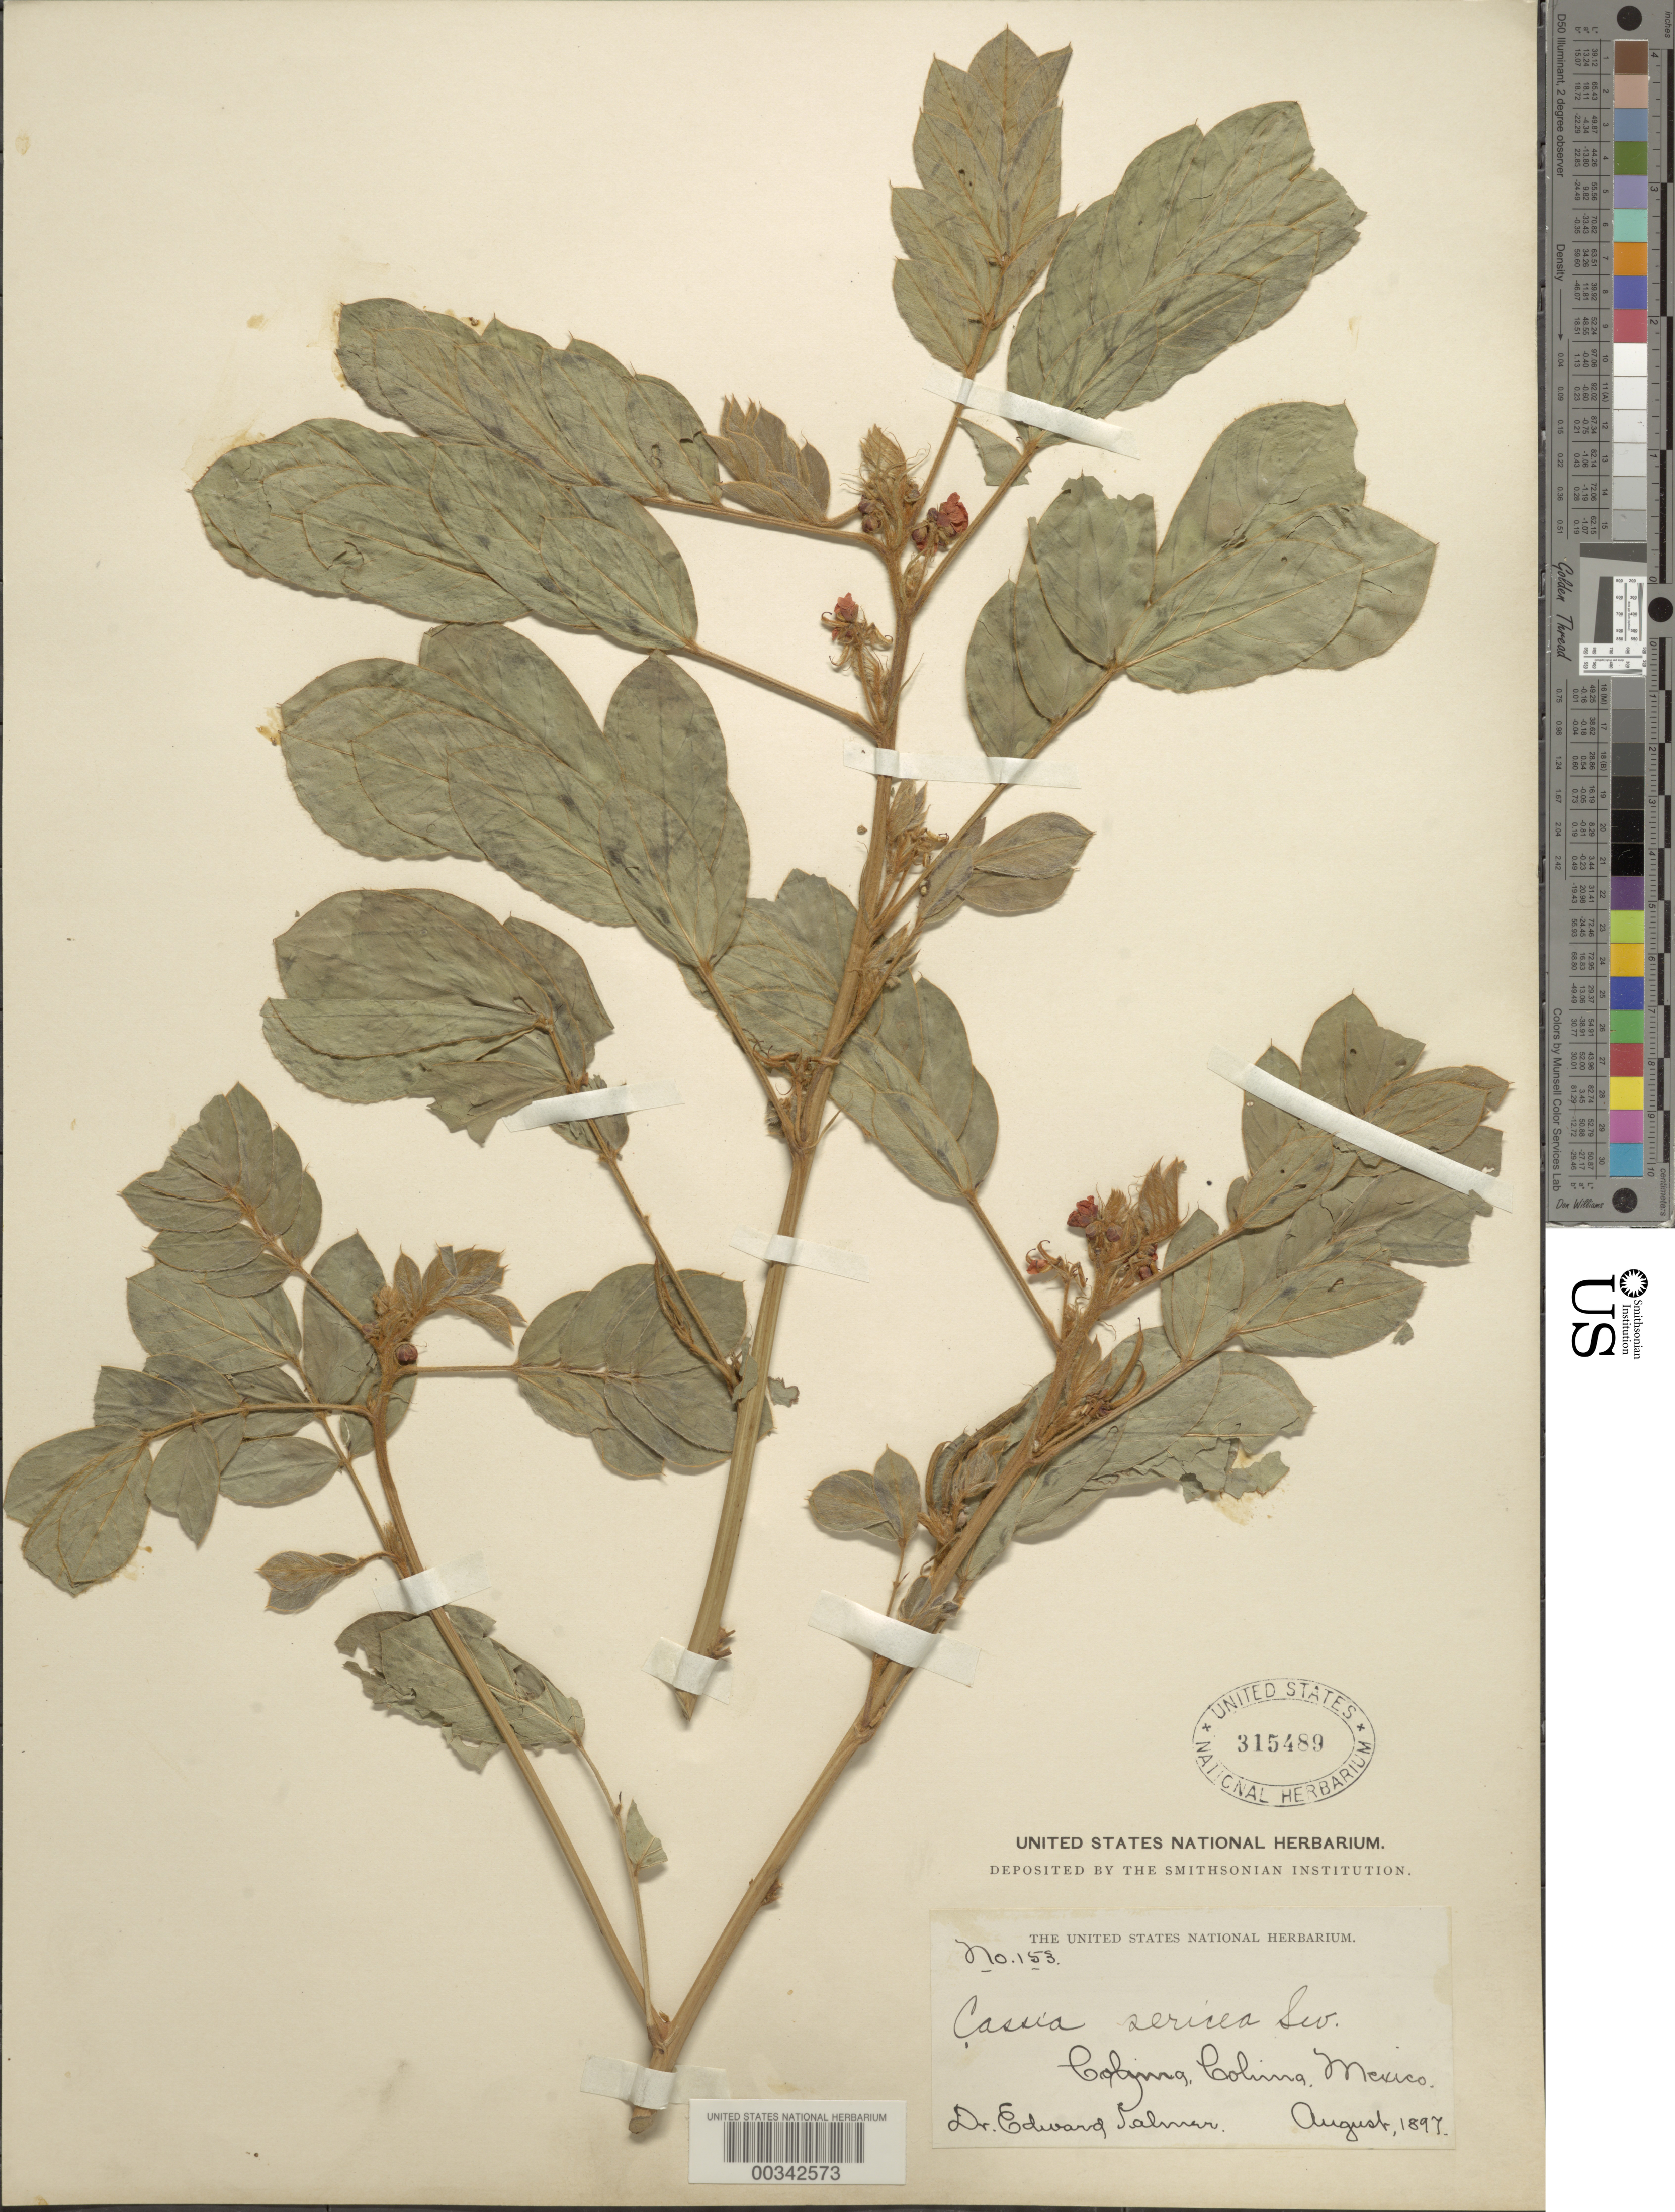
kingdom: Plantae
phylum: Tracheophyta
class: Magnoliopsida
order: Fabales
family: Fabaceae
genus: Senna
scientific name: Senna uniflora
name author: (Mill.) H.S. Irwin & Barneby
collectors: E. Palmer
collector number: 153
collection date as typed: Aug 1897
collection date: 1897-08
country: Mexico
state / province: Colima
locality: Colima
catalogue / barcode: US 315489